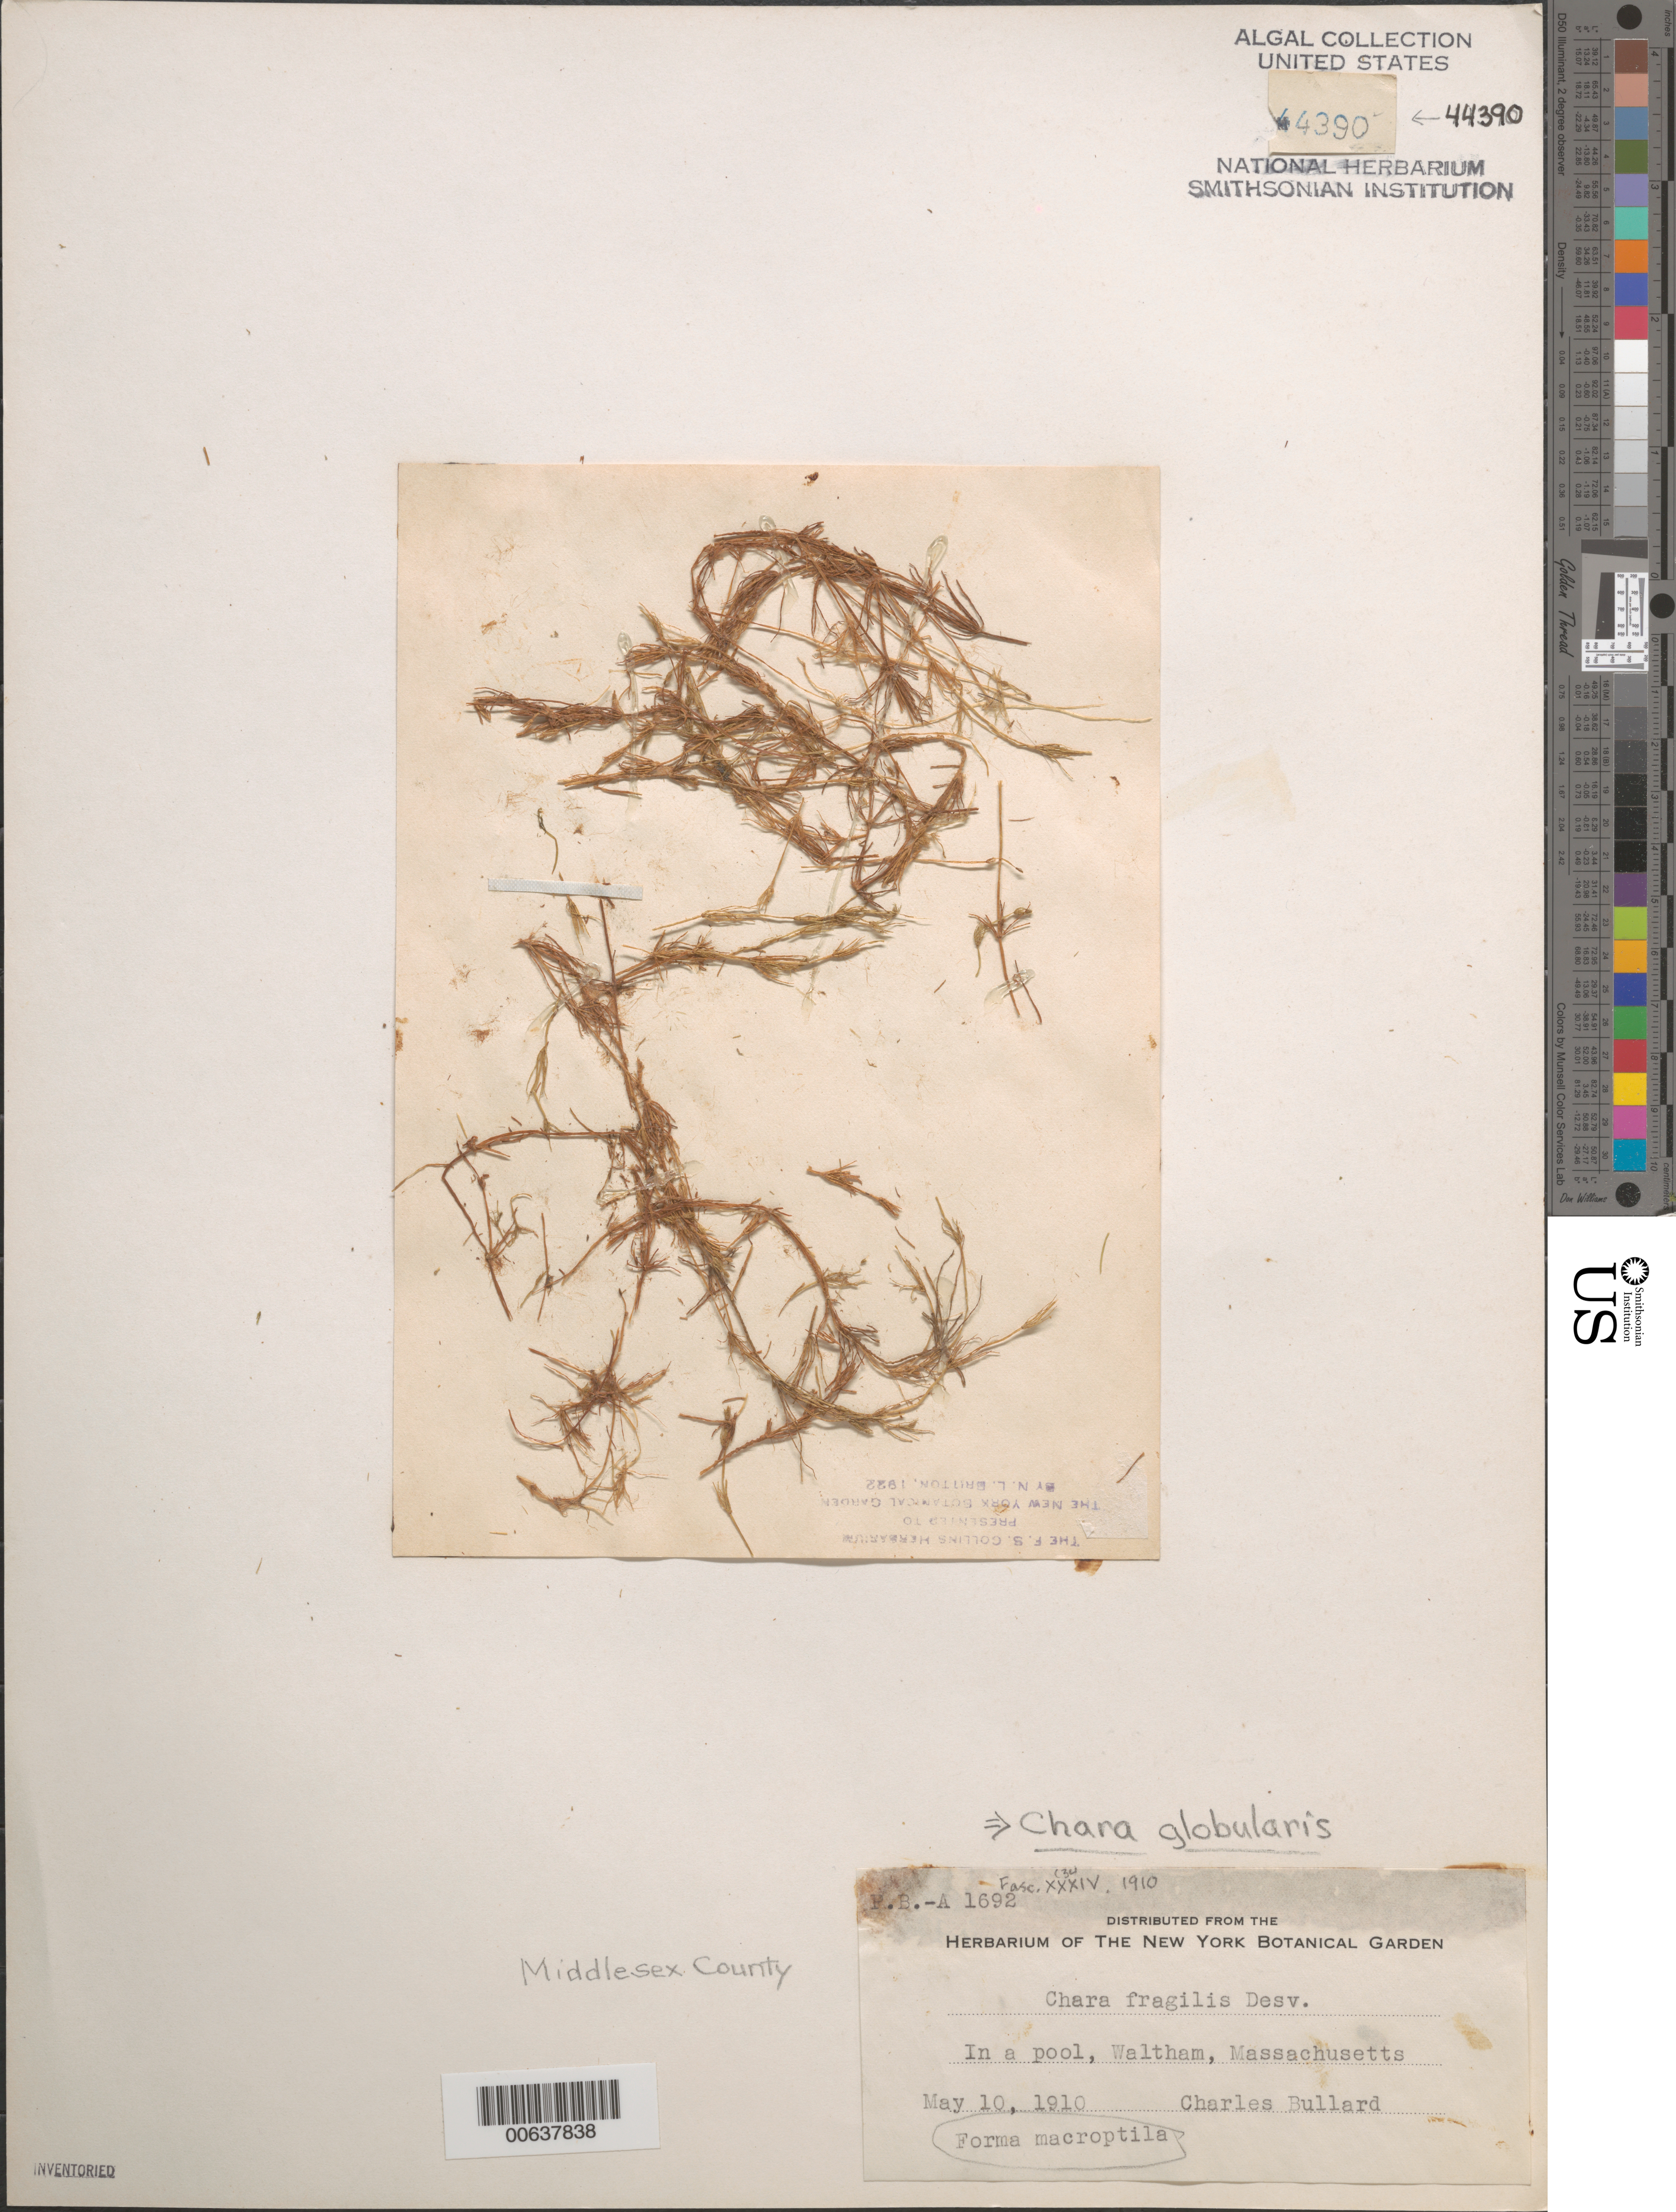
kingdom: Plantae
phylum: Charophyta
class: Charophyceae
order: Charales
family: Characeae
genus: Chara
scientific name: Chara fragilis f. macroptila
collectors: C. Bullard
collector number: PB-A 1692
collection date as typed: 10 May 1910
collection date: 1910-05-10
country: United States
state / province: Massachusetts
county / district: Middlesex County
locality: Waltham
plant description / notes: Collins, Holden & Setchell, Phycotheca Boreali-Americana, Fasc. XXXIV, 1910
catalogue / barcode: US 44390